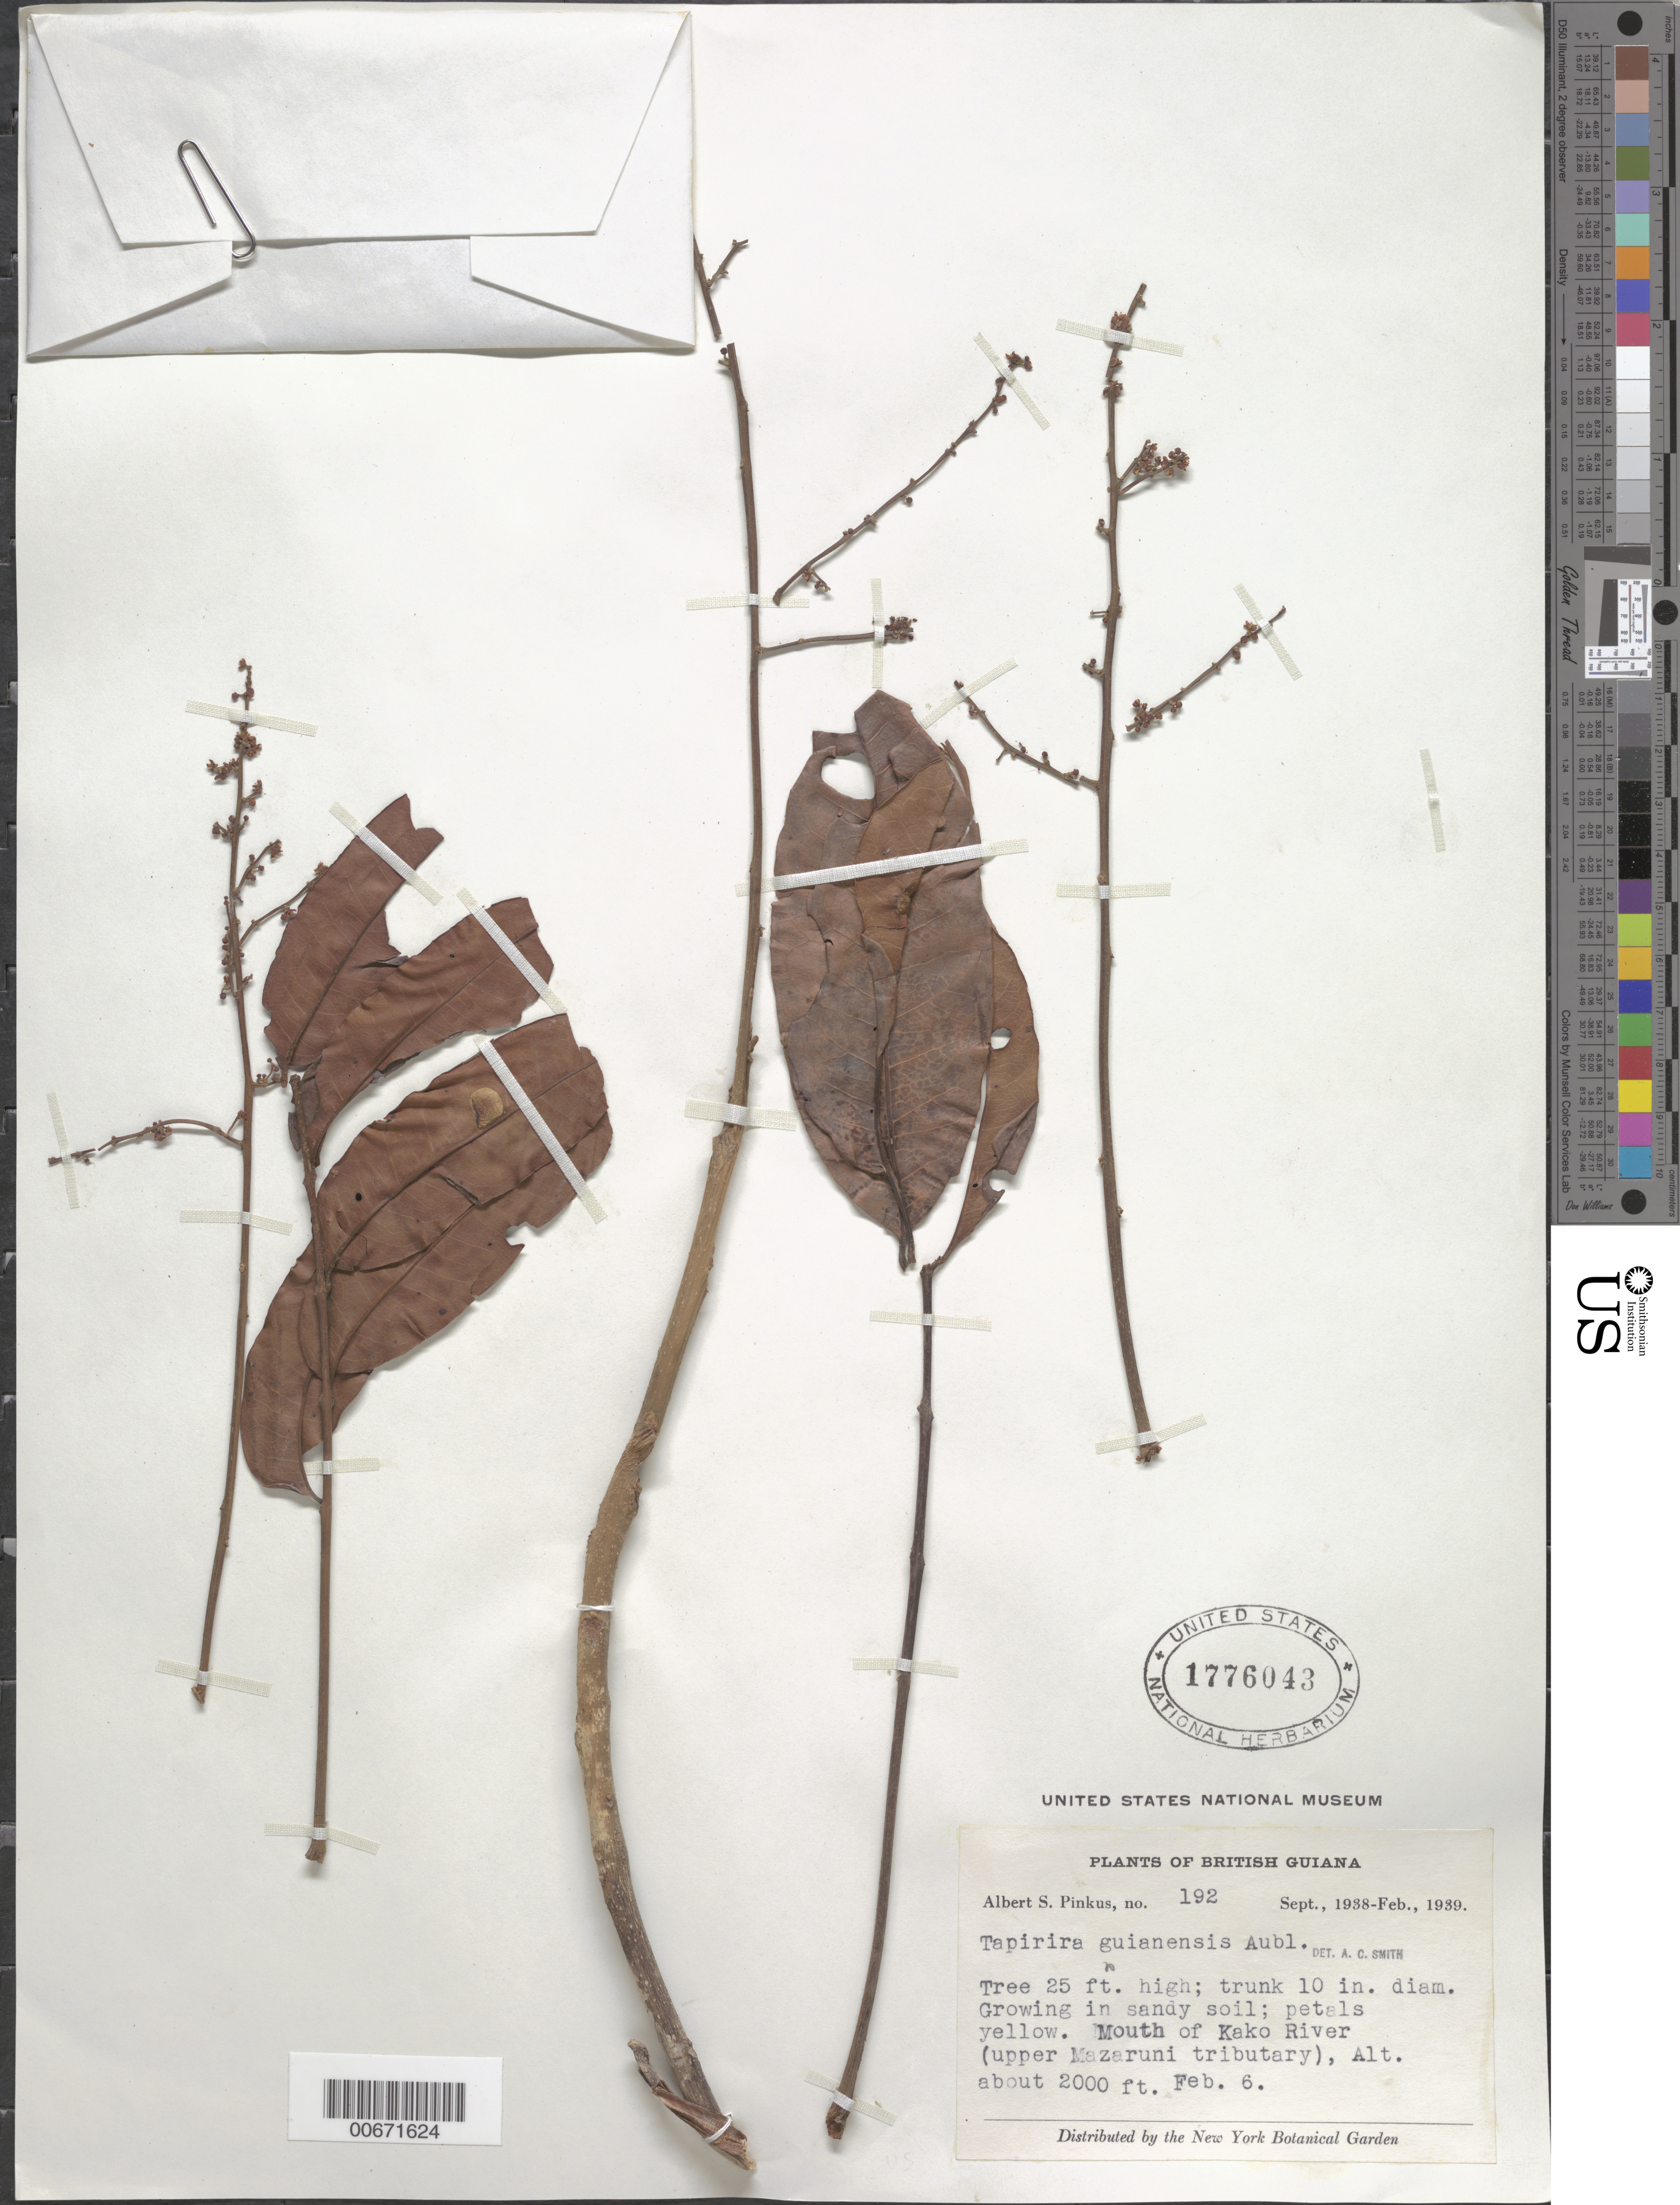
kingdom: Plantae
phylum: Tracheophyta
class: Magnoliopsida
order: Sapindales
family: Anacardiaceae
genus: Tapirira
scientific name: Tapirira guianensis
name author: Aubl.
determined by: Smith, A. C.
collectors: A. Pinkus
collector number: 192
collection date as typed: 6-Feb-39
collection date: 1939-02-06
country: Guyana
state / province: Cuyuni-Mazaruni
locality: Arabaru R. (Kako trib.), upper Mazaruni drainage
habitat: Growing in sandy soil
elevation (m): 700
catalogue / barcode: US 1776043